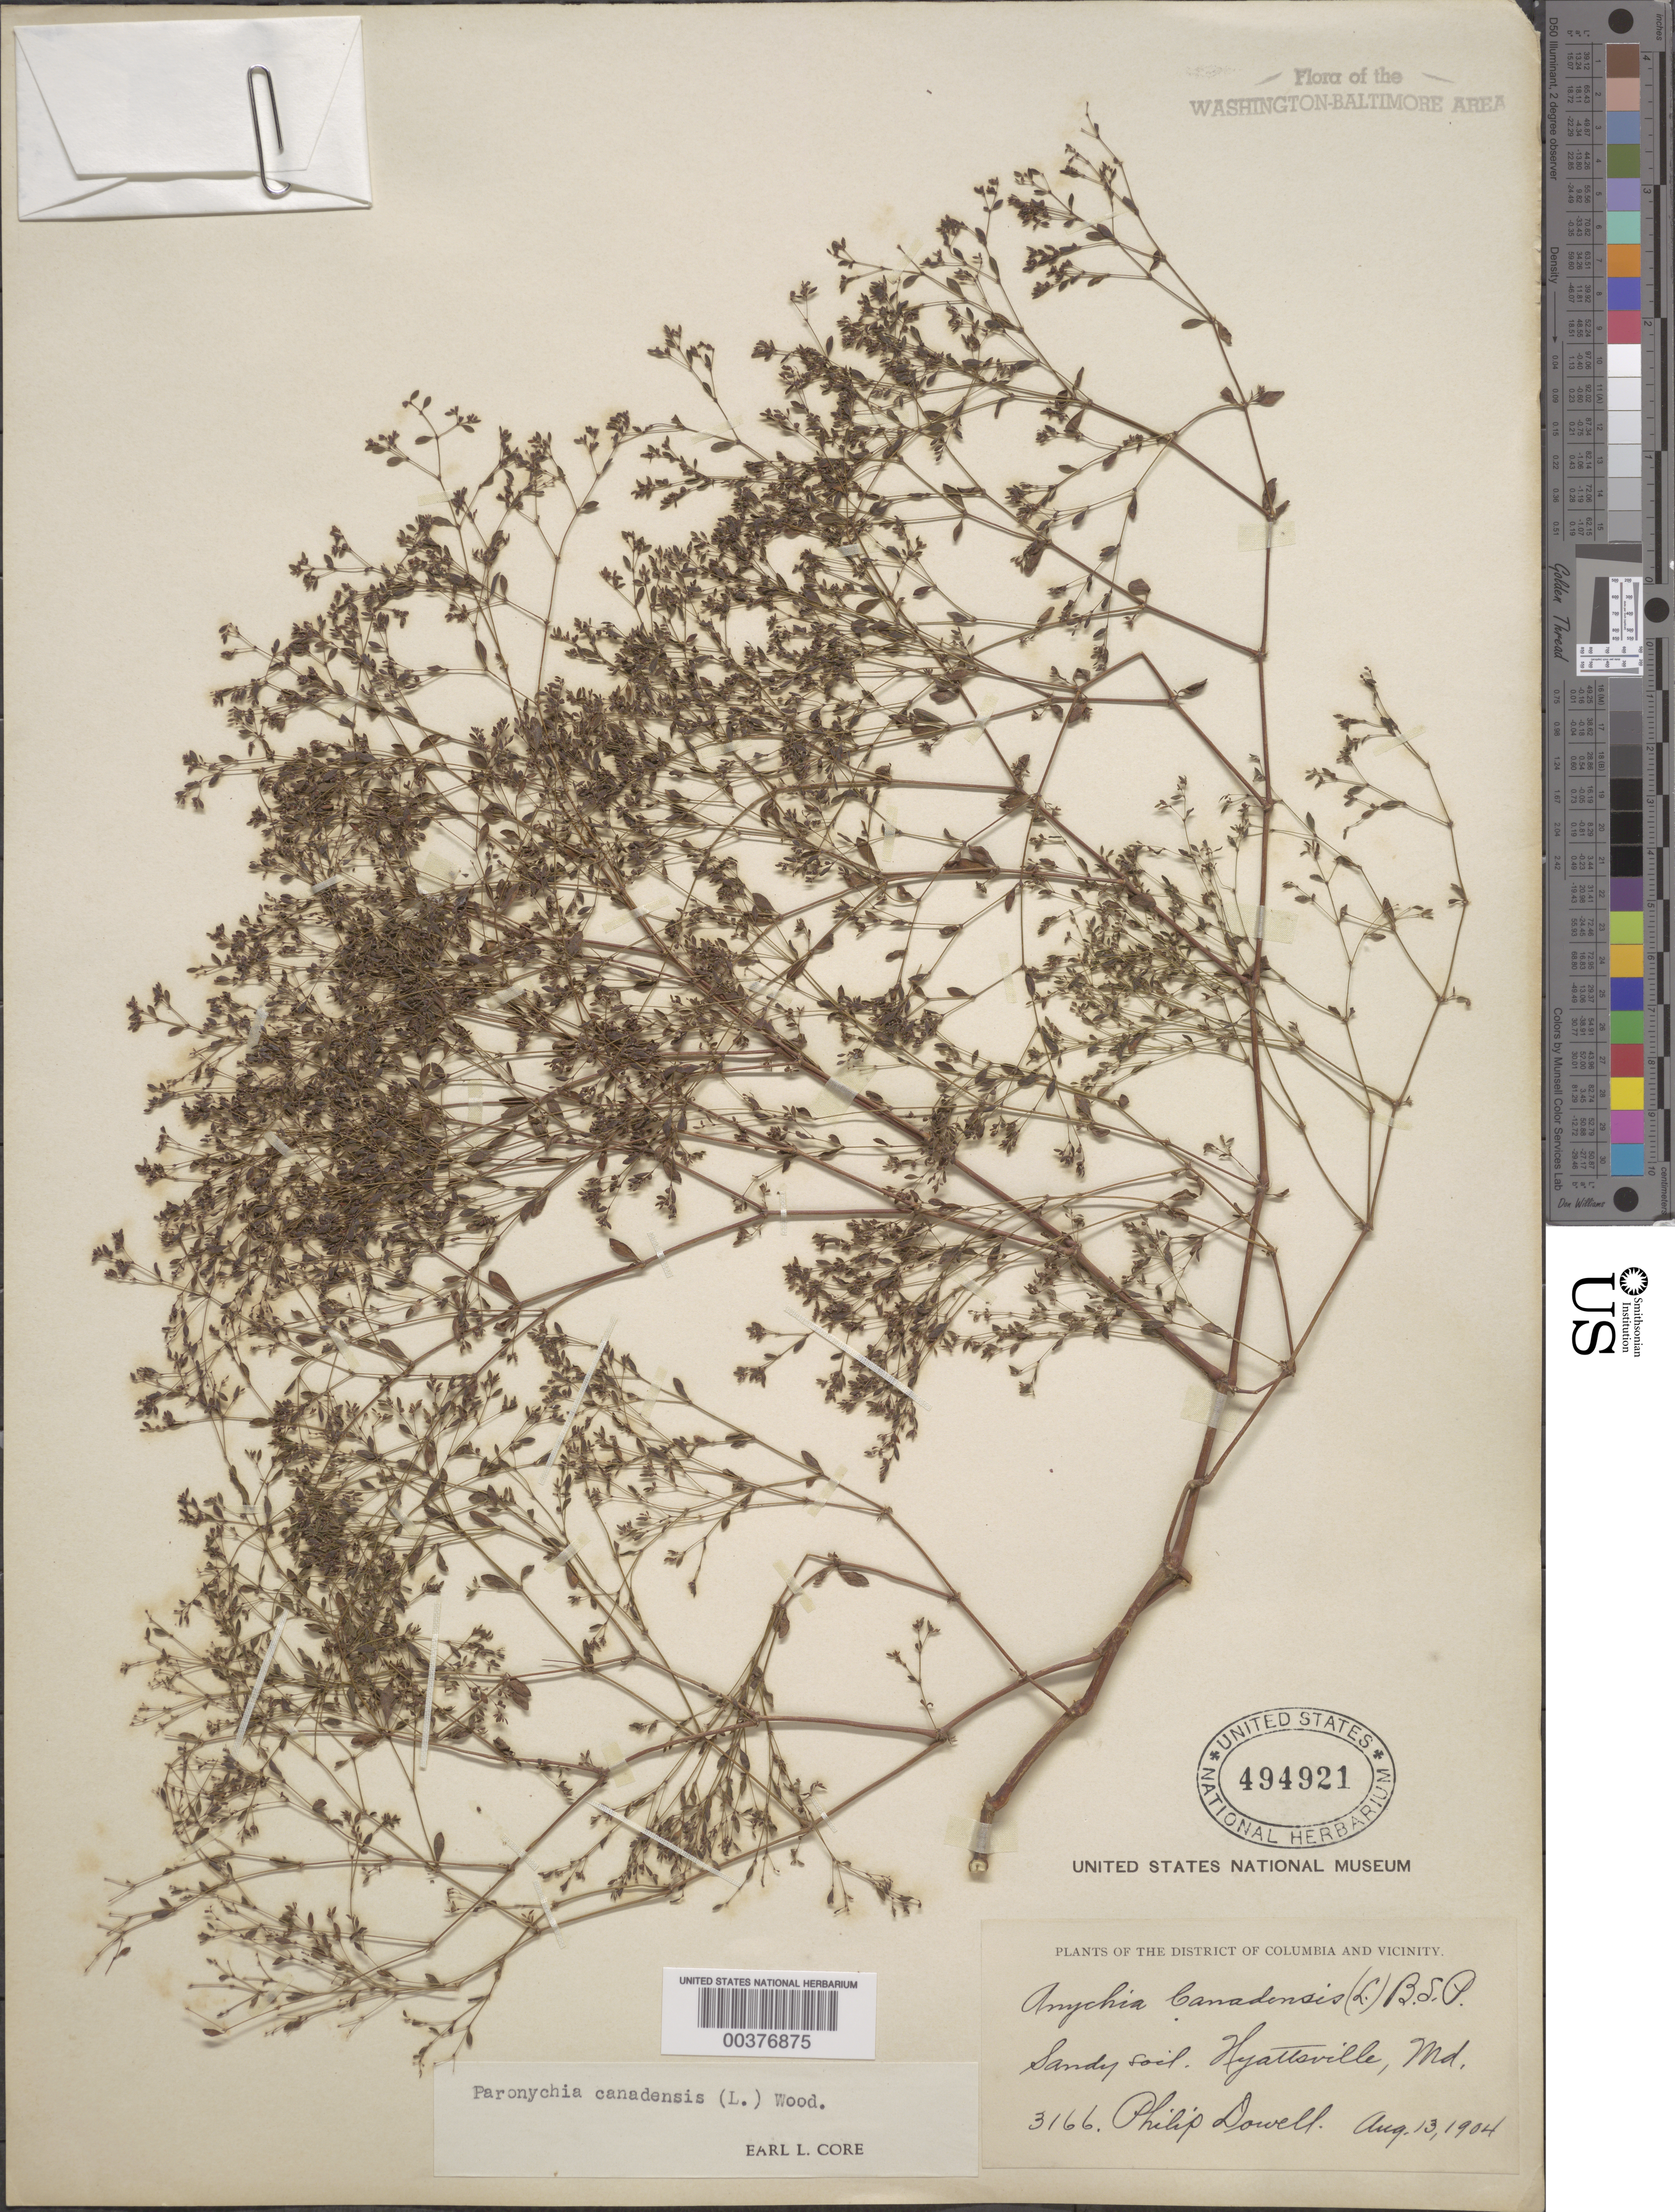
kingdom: Plantae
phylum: Tracheophyta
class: Magnoliopsida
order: Caryophyllales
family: Caryophyllaceae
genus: Paronychia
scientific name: Paronychia canadensis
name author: (L.) Alph. Wood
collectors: P. Dowell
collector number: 3166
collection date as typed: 13 Aug 1904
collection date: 1904-08-13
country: United States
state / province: Maryland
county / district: Prince George's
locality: Hyattsville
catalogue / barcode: US 494921